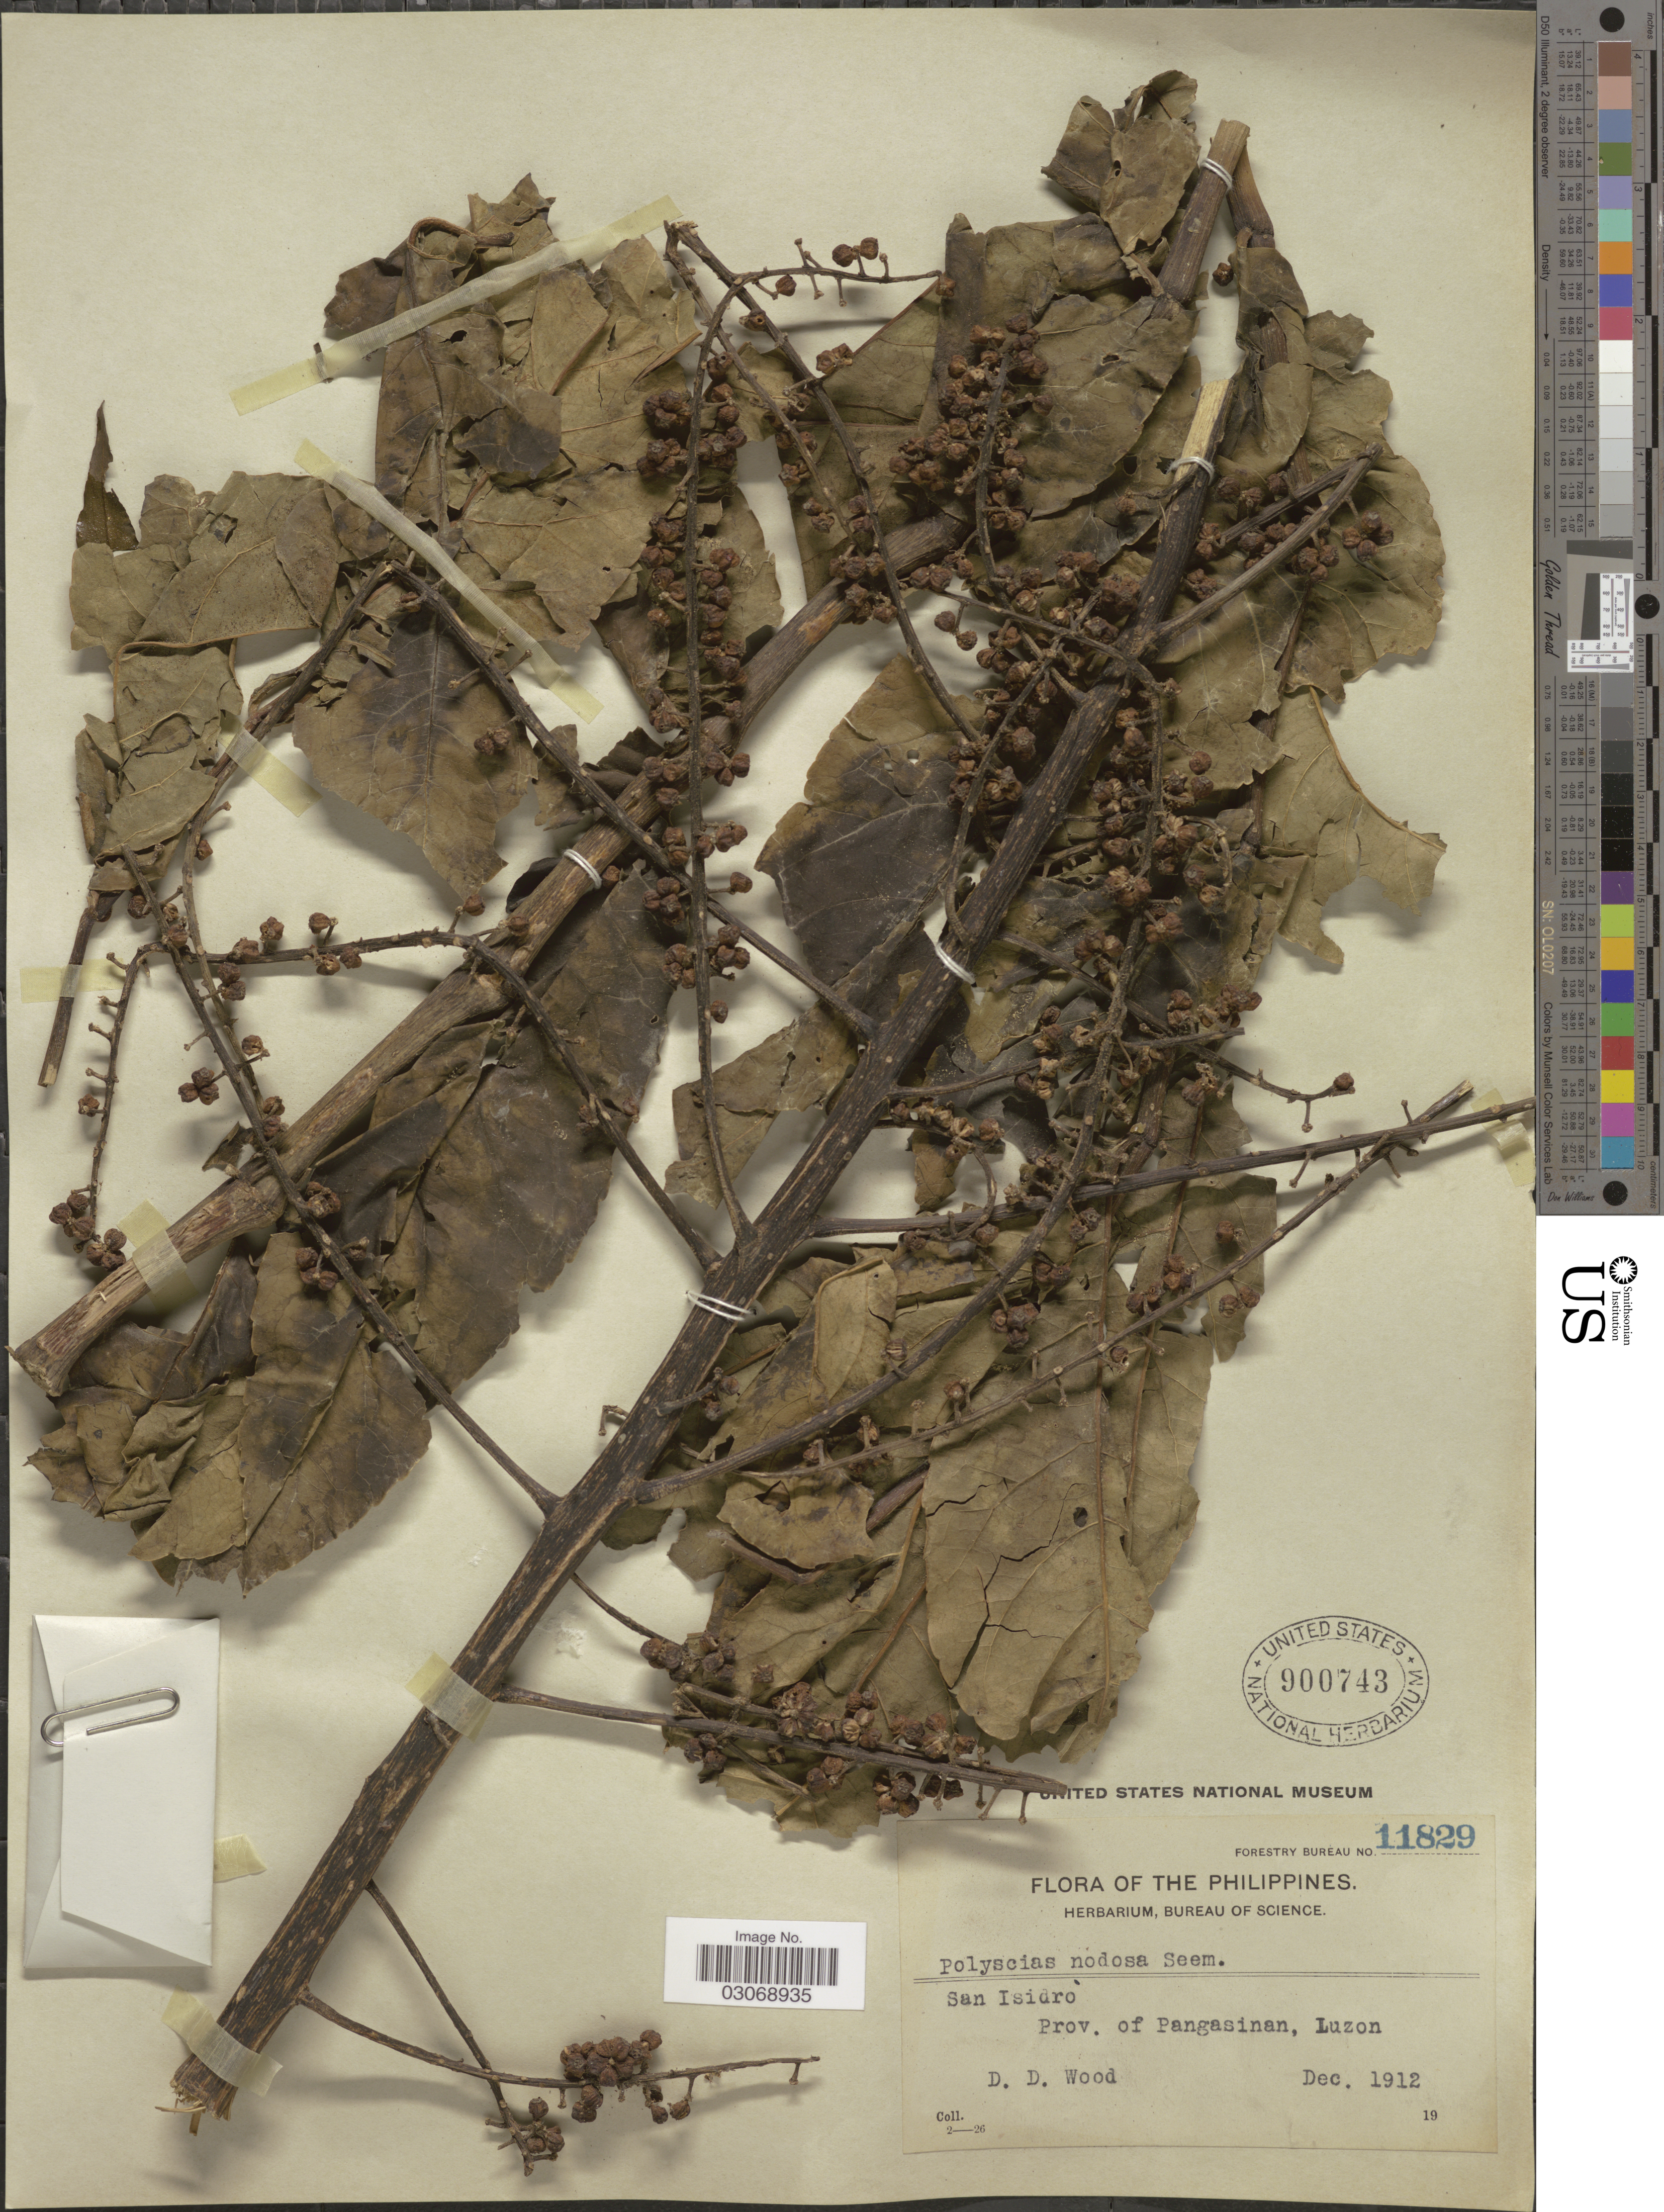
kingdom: Plantae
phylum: Tracheophyta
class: Magnoliopsida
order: Apiales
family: Araliaceae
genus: Polyscias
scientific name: Polyscias nodosa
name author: (Blume) Seem.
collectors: D. Wood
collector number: Forestry Bureau 11829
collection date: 1912-12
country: Philippines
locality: San Isidro. Prov. of Pangasinan, Luzon.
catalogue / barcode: US 900743